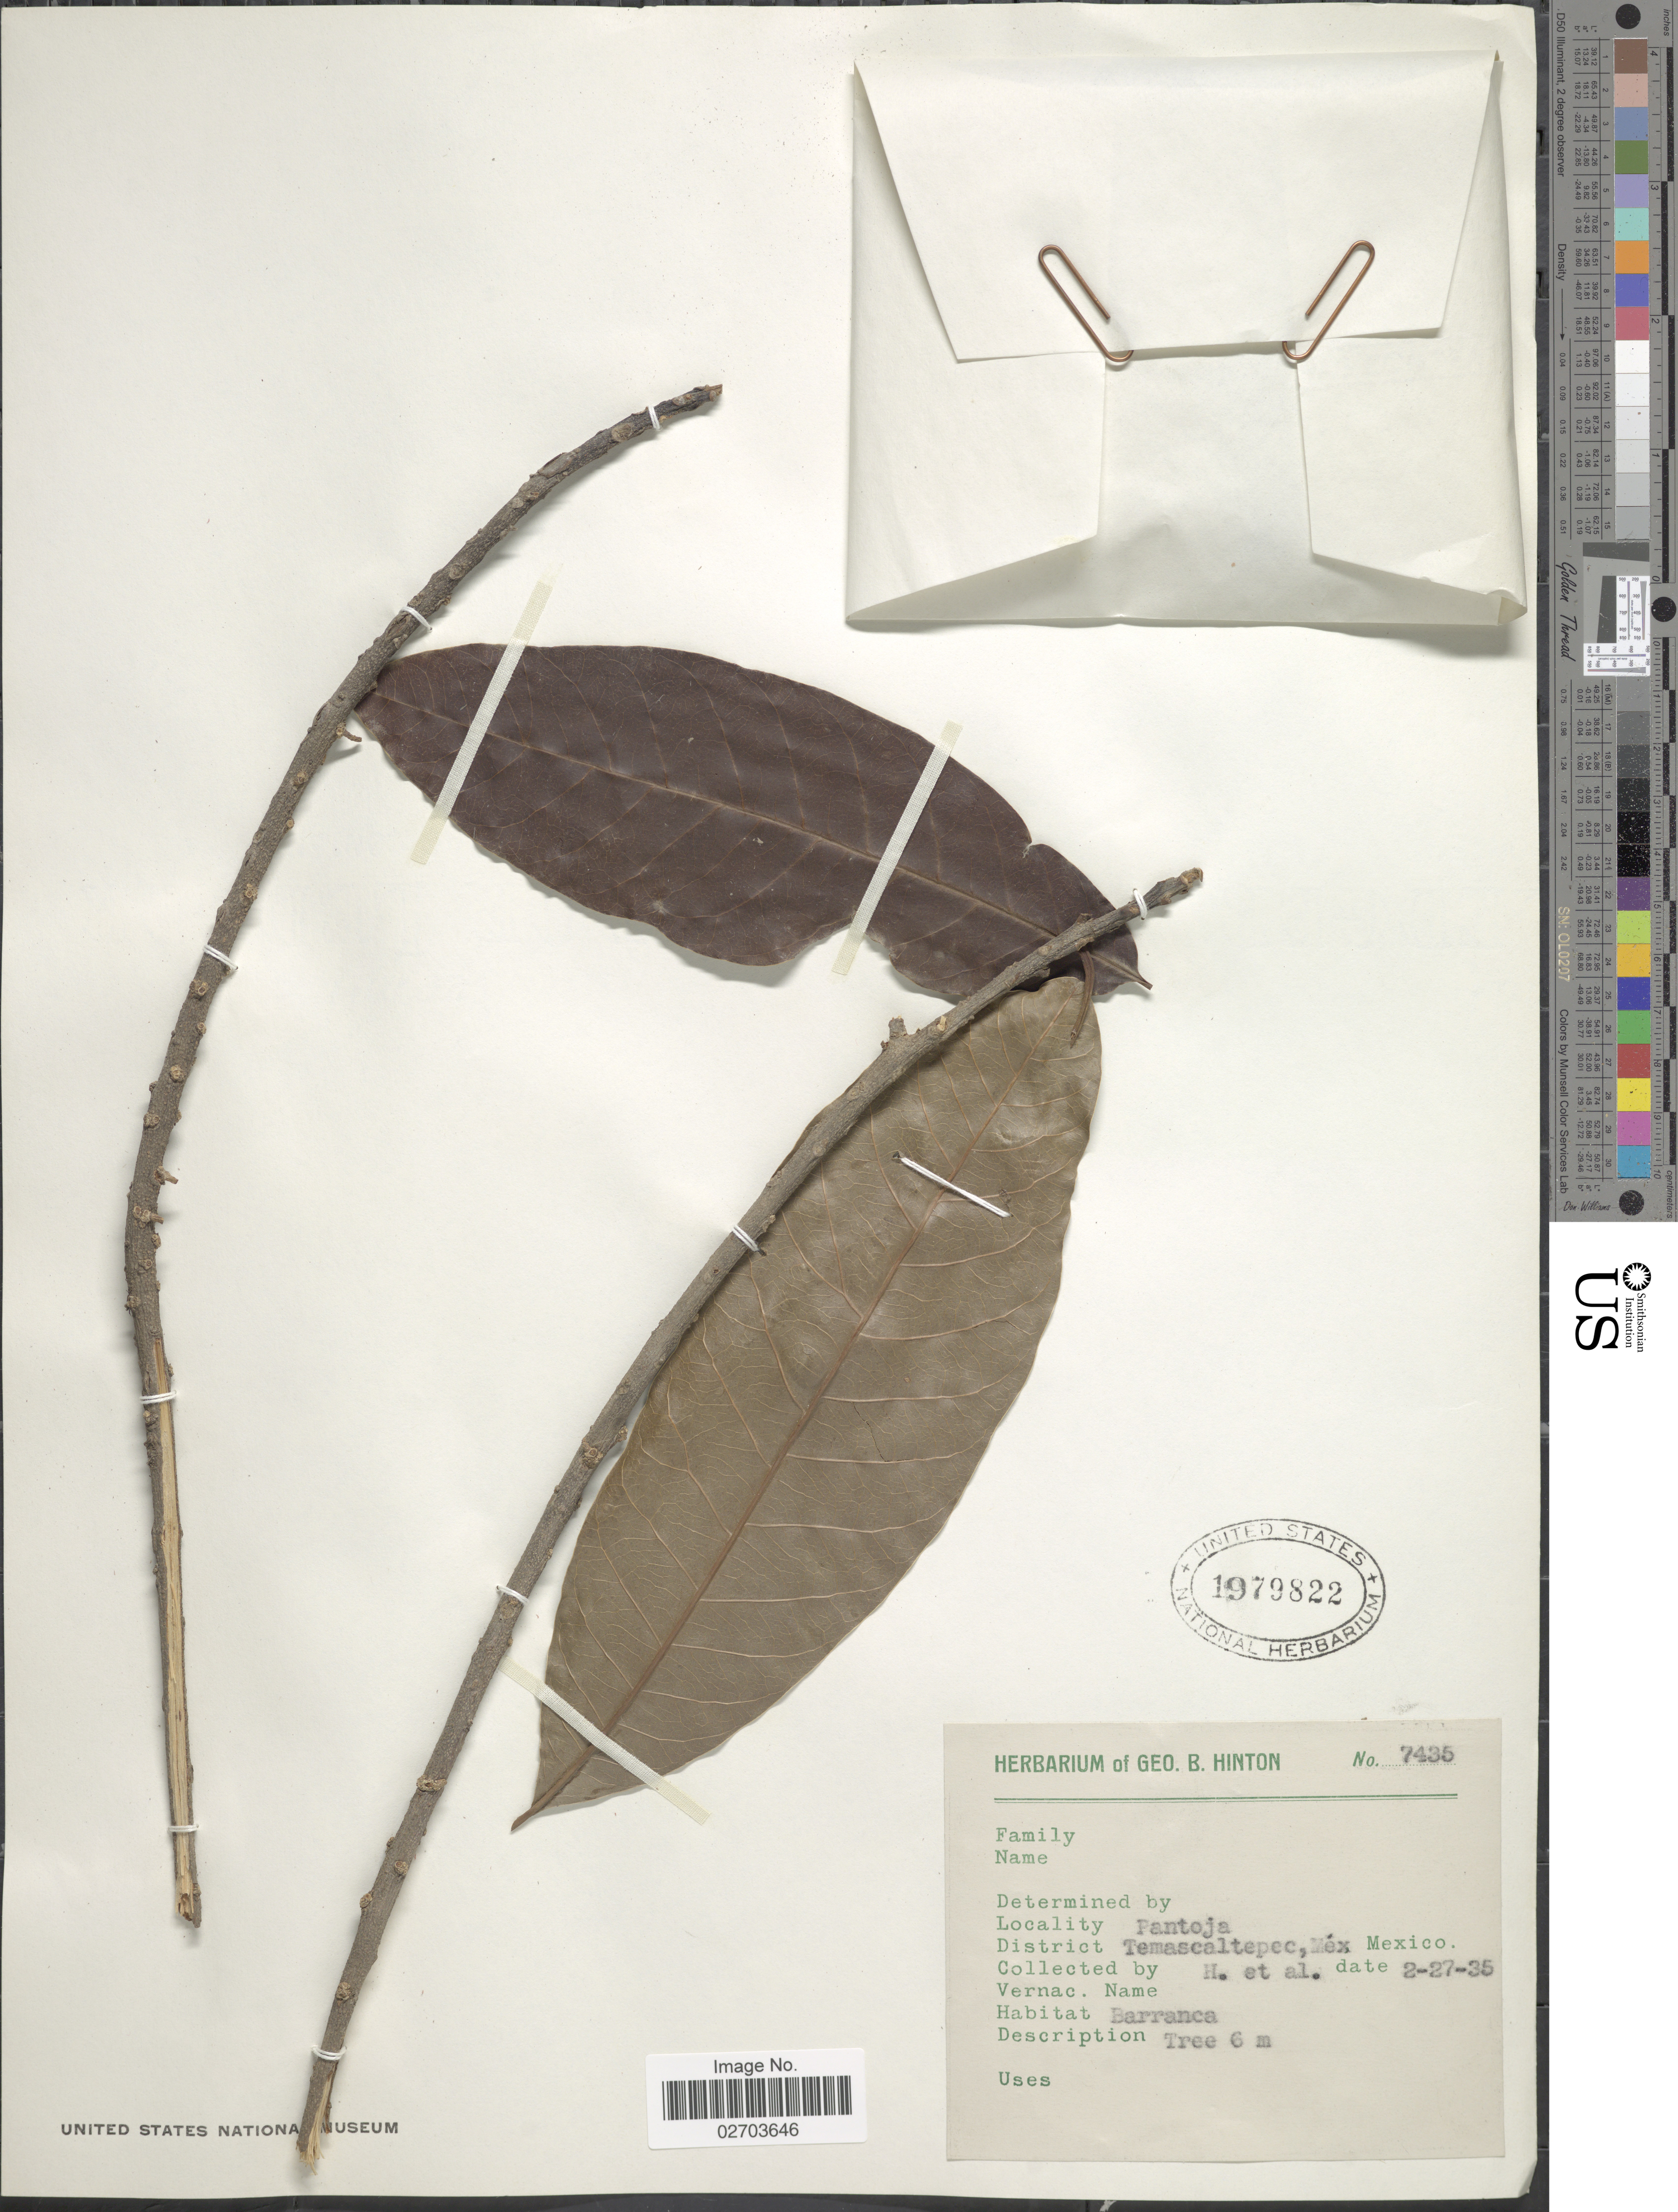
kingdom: Plantae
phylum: Tracheophyta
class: Magnoliopsida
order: Ericales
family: Sapotaceae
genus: Sideroxylon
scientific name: Sideroxylon portoricense subsp. minutiflorum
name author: (Pittier) T.D. Penn.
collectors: G. B. Hinton & et al.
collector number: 7435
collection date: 1935-02-27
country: Mexico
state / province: México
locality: Pantoja, District Temascaltepec, Barranca.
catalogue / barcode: US 1979822